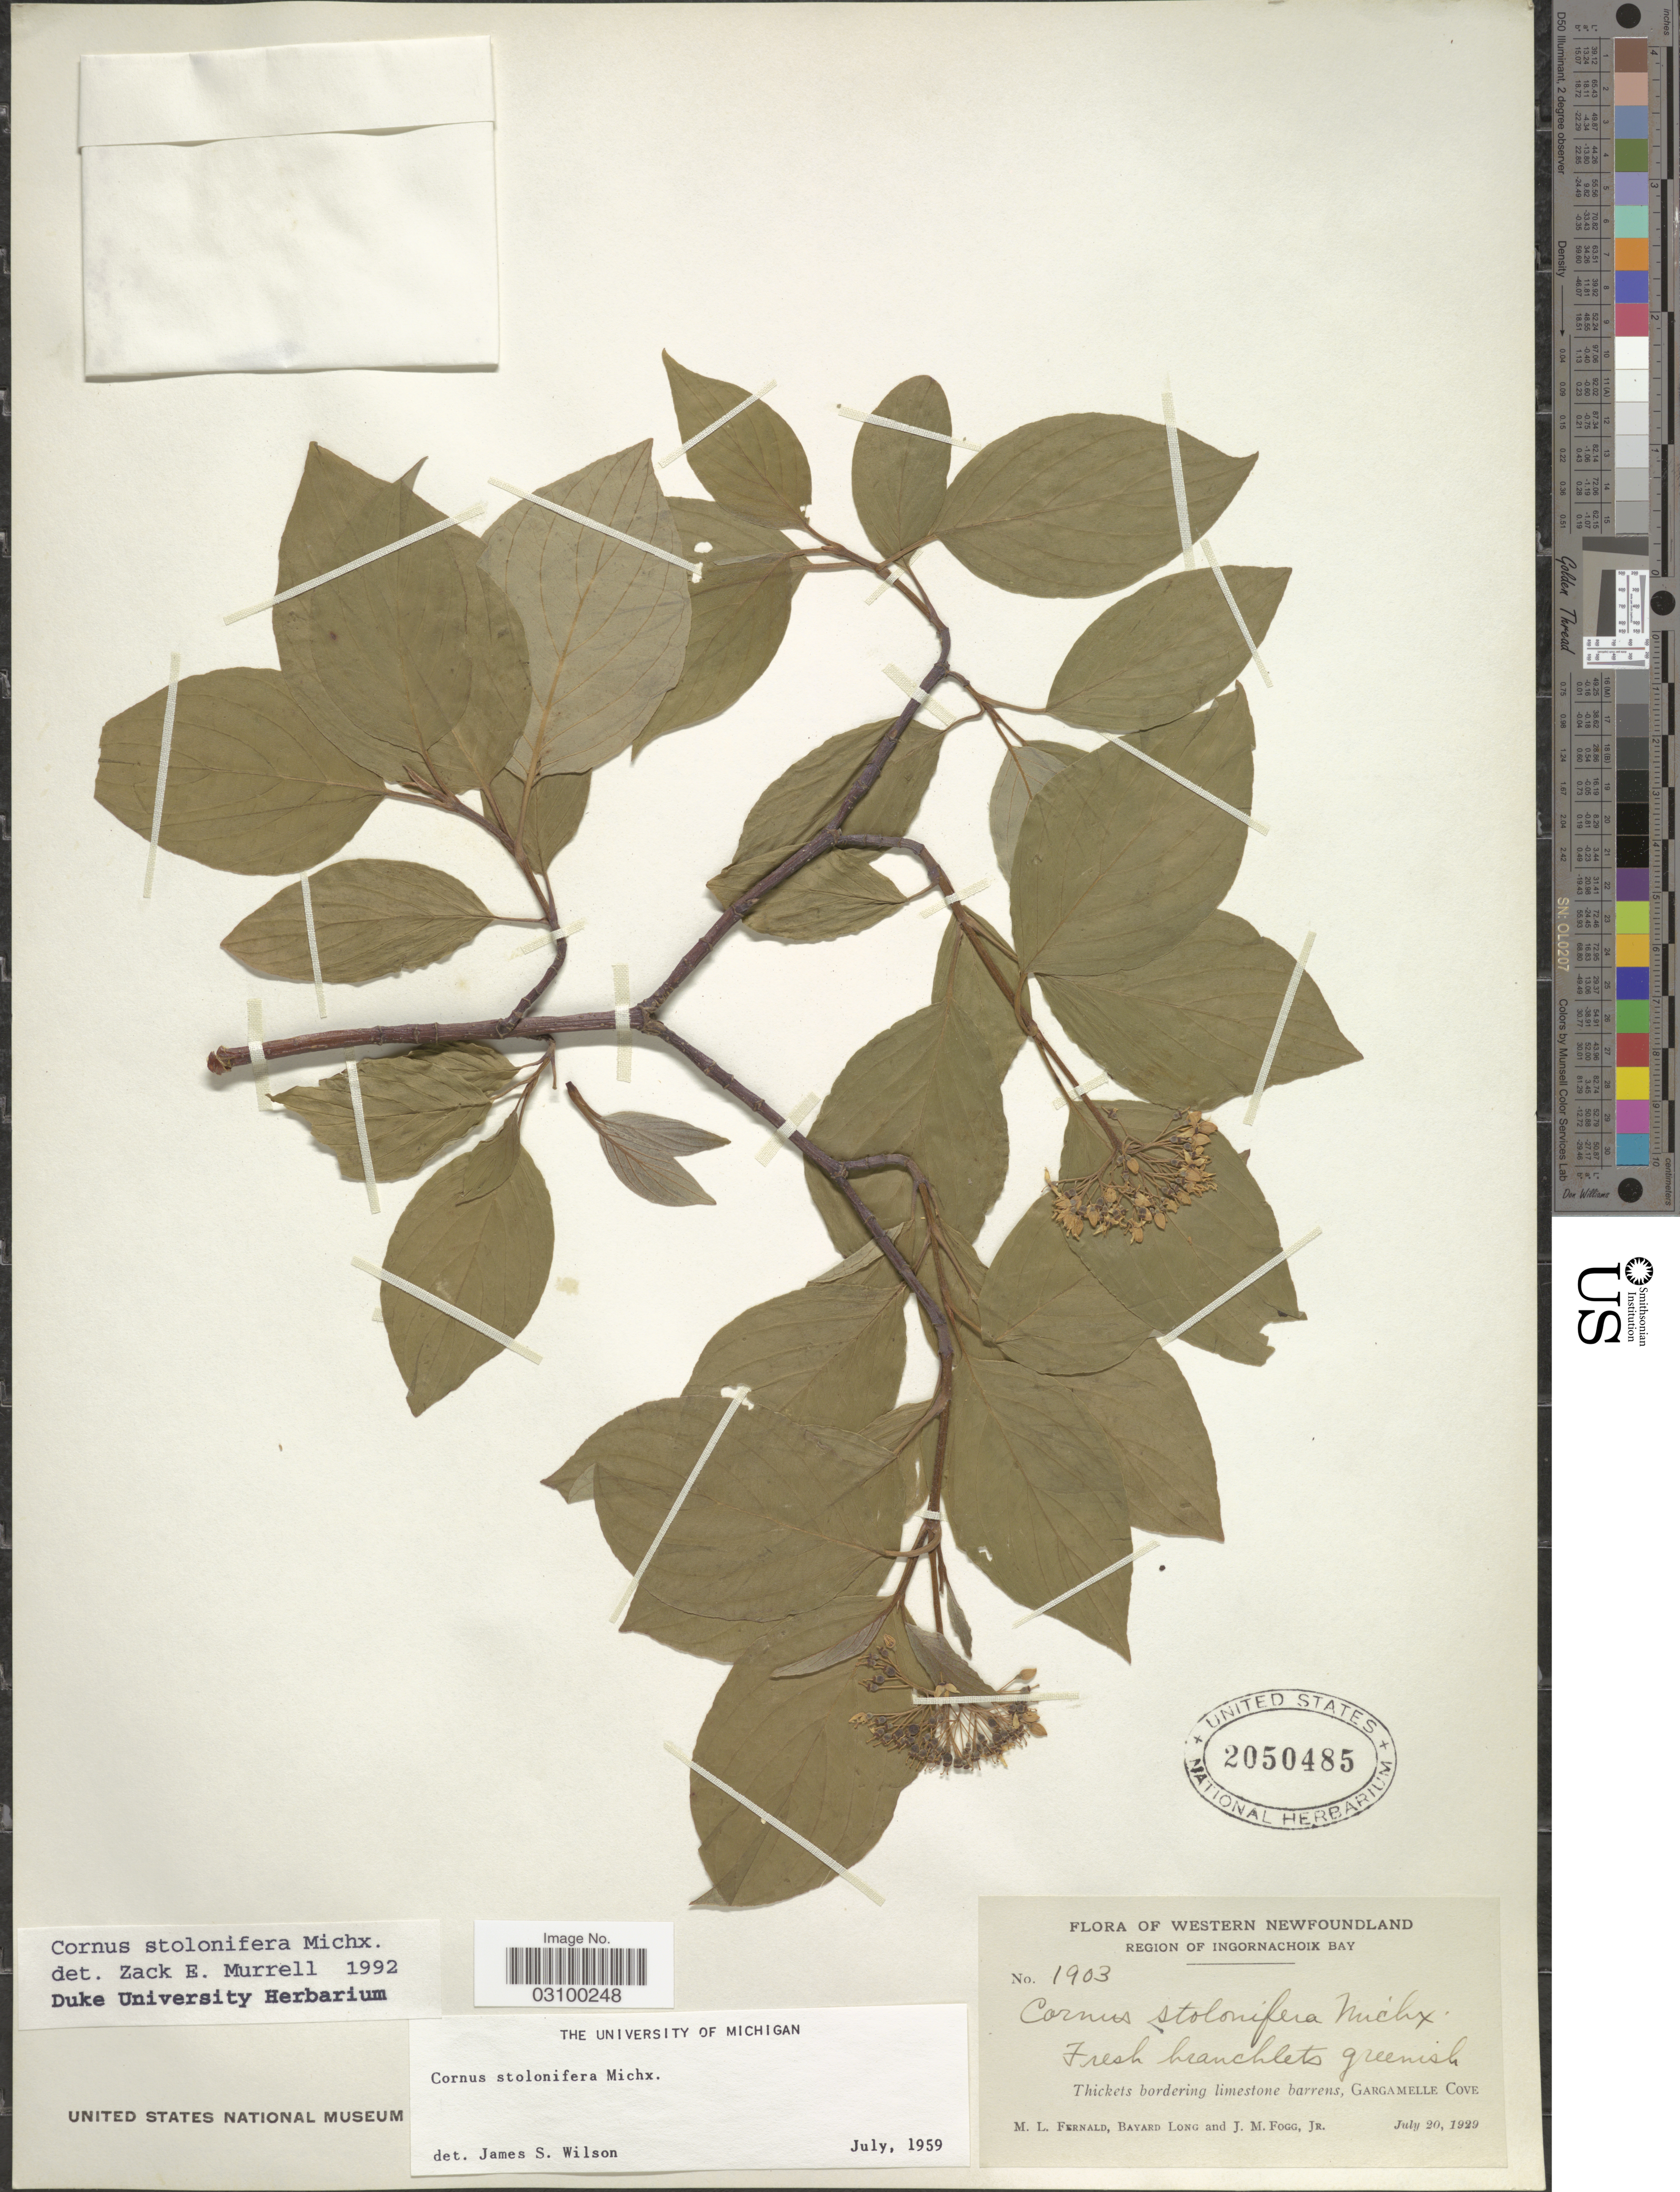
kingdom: Plantae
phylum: Tracheophyta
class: Magnoliopsida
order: Cornales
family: Cornaceae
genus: Cornus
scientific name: Cornus sericea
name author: L.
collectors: M. L. Fernald, B. Long & J. Fogg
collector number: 1903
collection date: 1929-07-20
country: Canada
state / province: Newfoundland and Labrador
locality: Western Newfoundland. Region of Ingornachoix Bay. Gargamelle Cove.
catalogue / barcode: US 2050485